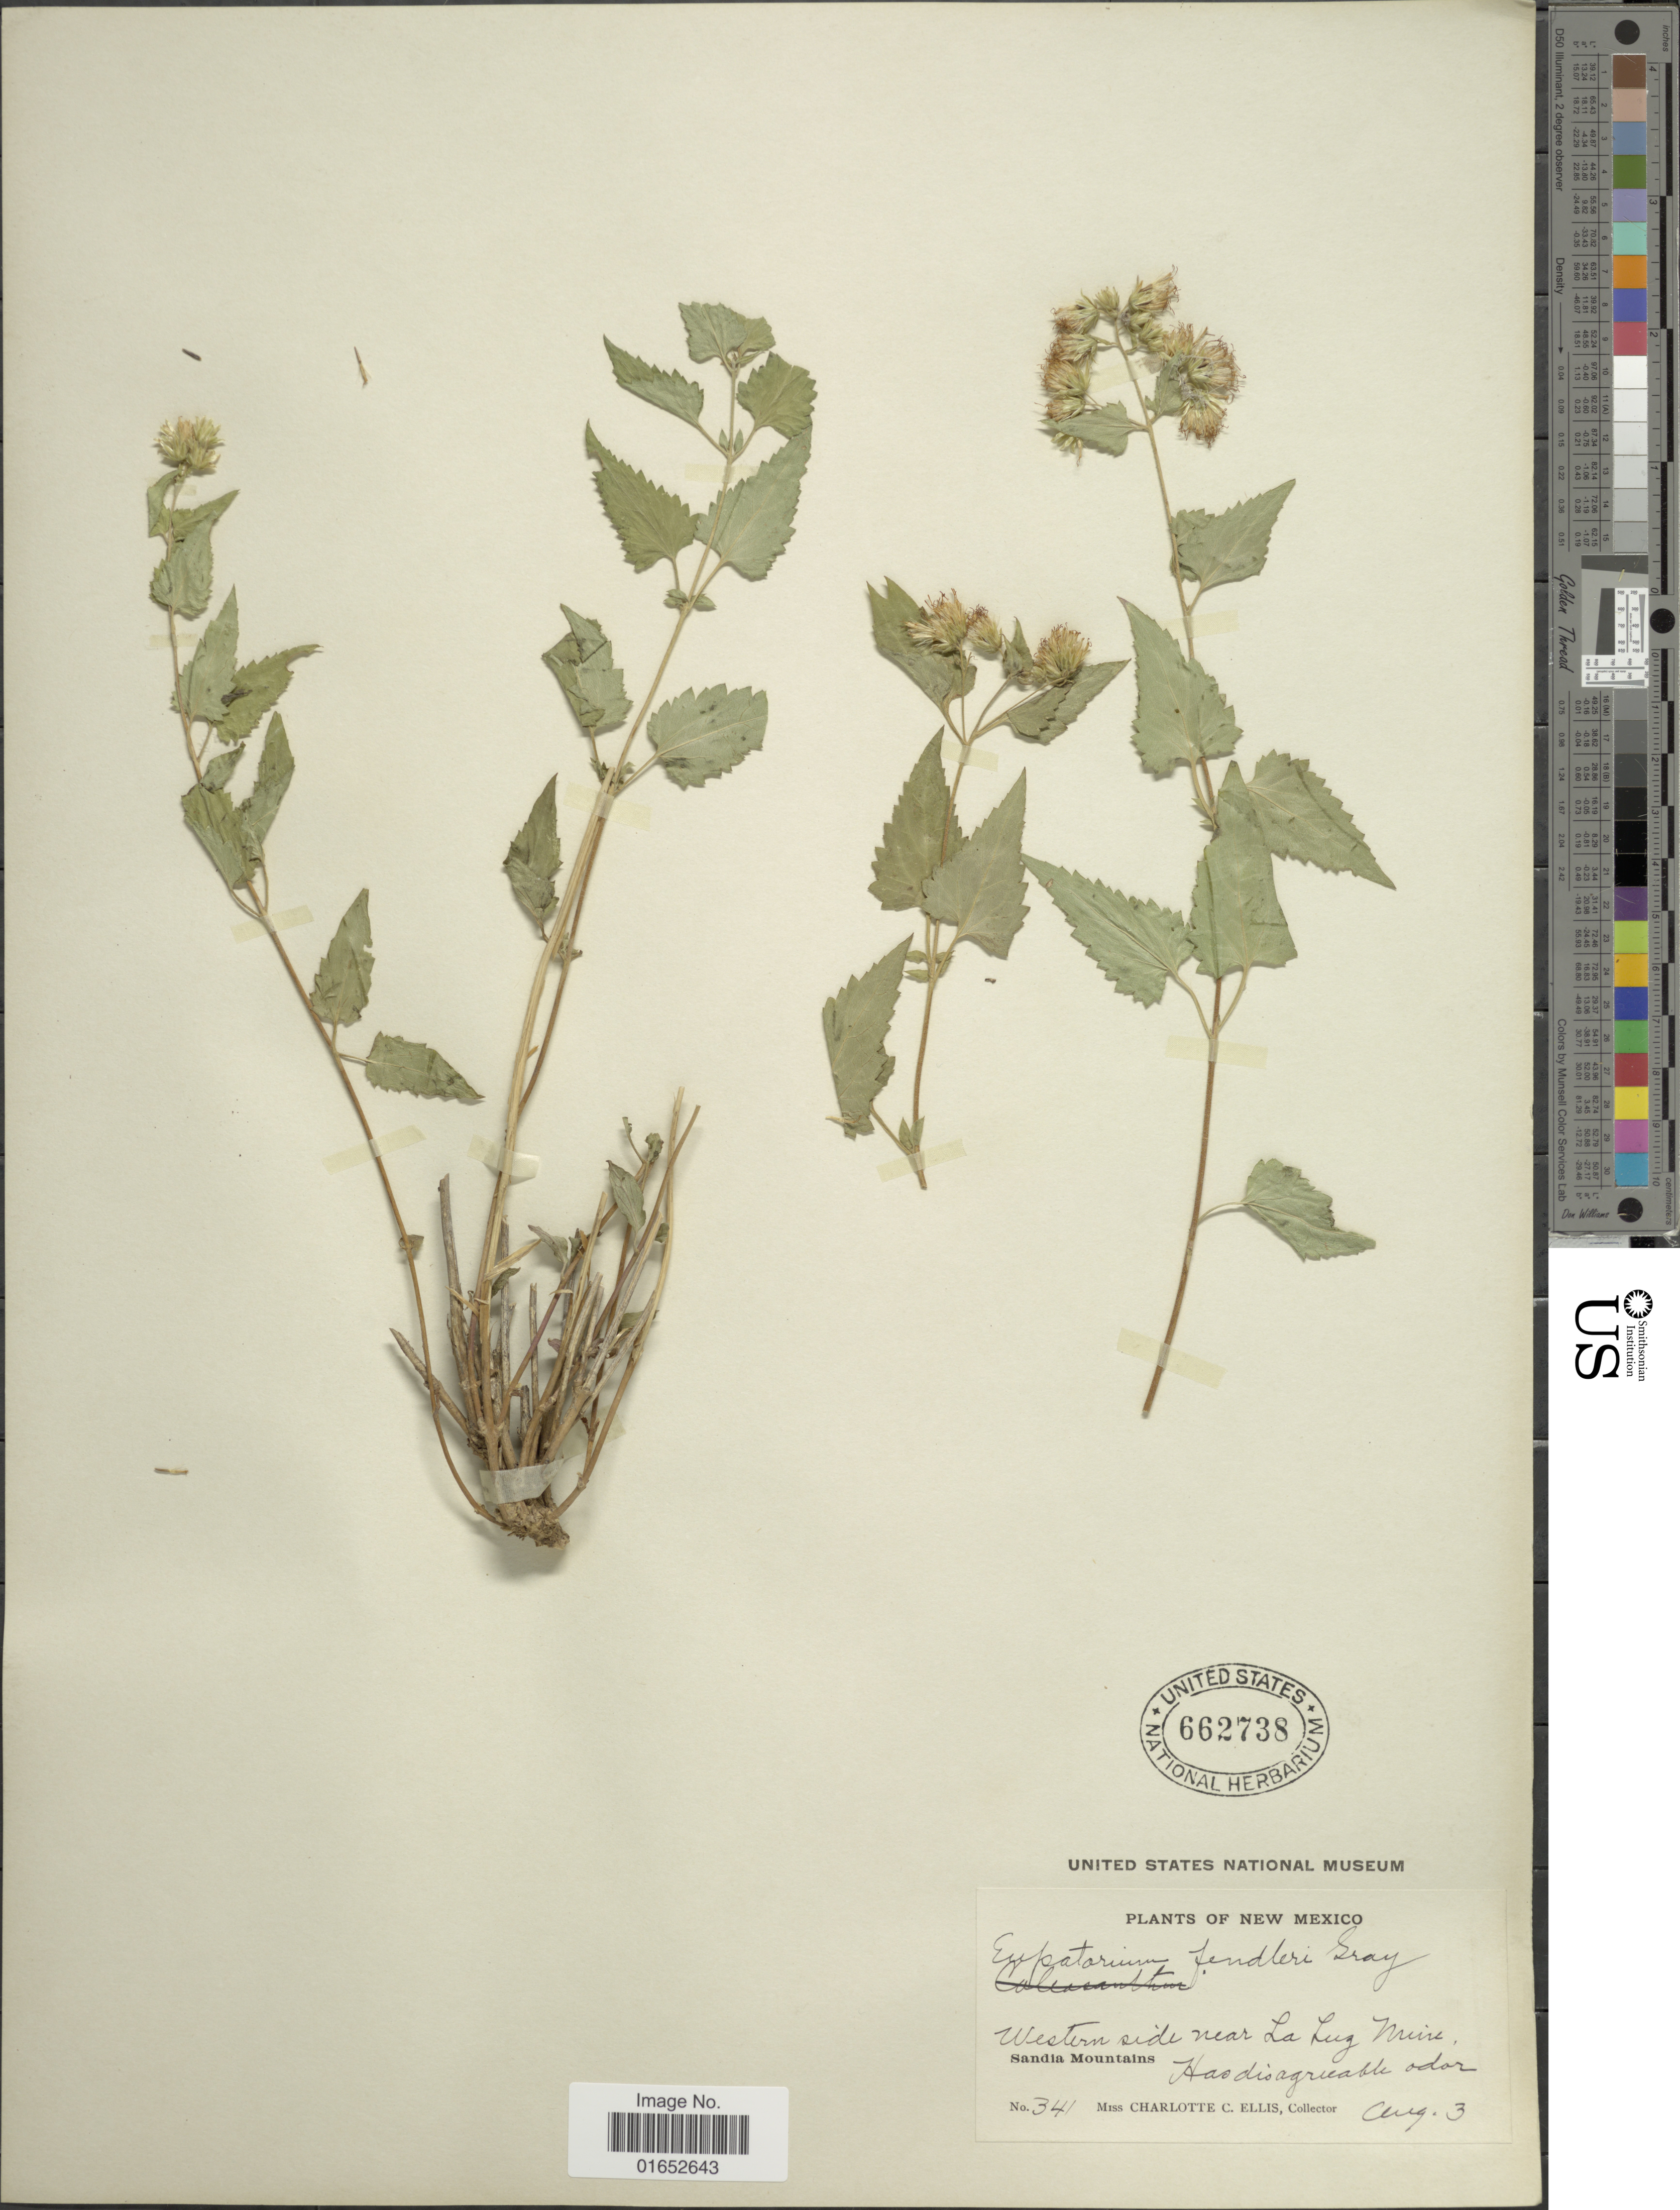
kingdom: Plantae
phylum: Tracheophyta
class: Magnoliopsida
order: Asterales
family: Asteraceae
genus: Brickelliastrum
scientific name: Brickelliastrum fendleri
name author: (A. Gray) R.M. King & H. Rob.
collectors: C. C. Ellis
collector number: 341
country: United States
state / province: New Mexico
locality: Sandia Mountains, western side near La Luz Mine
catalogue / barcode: US 662738